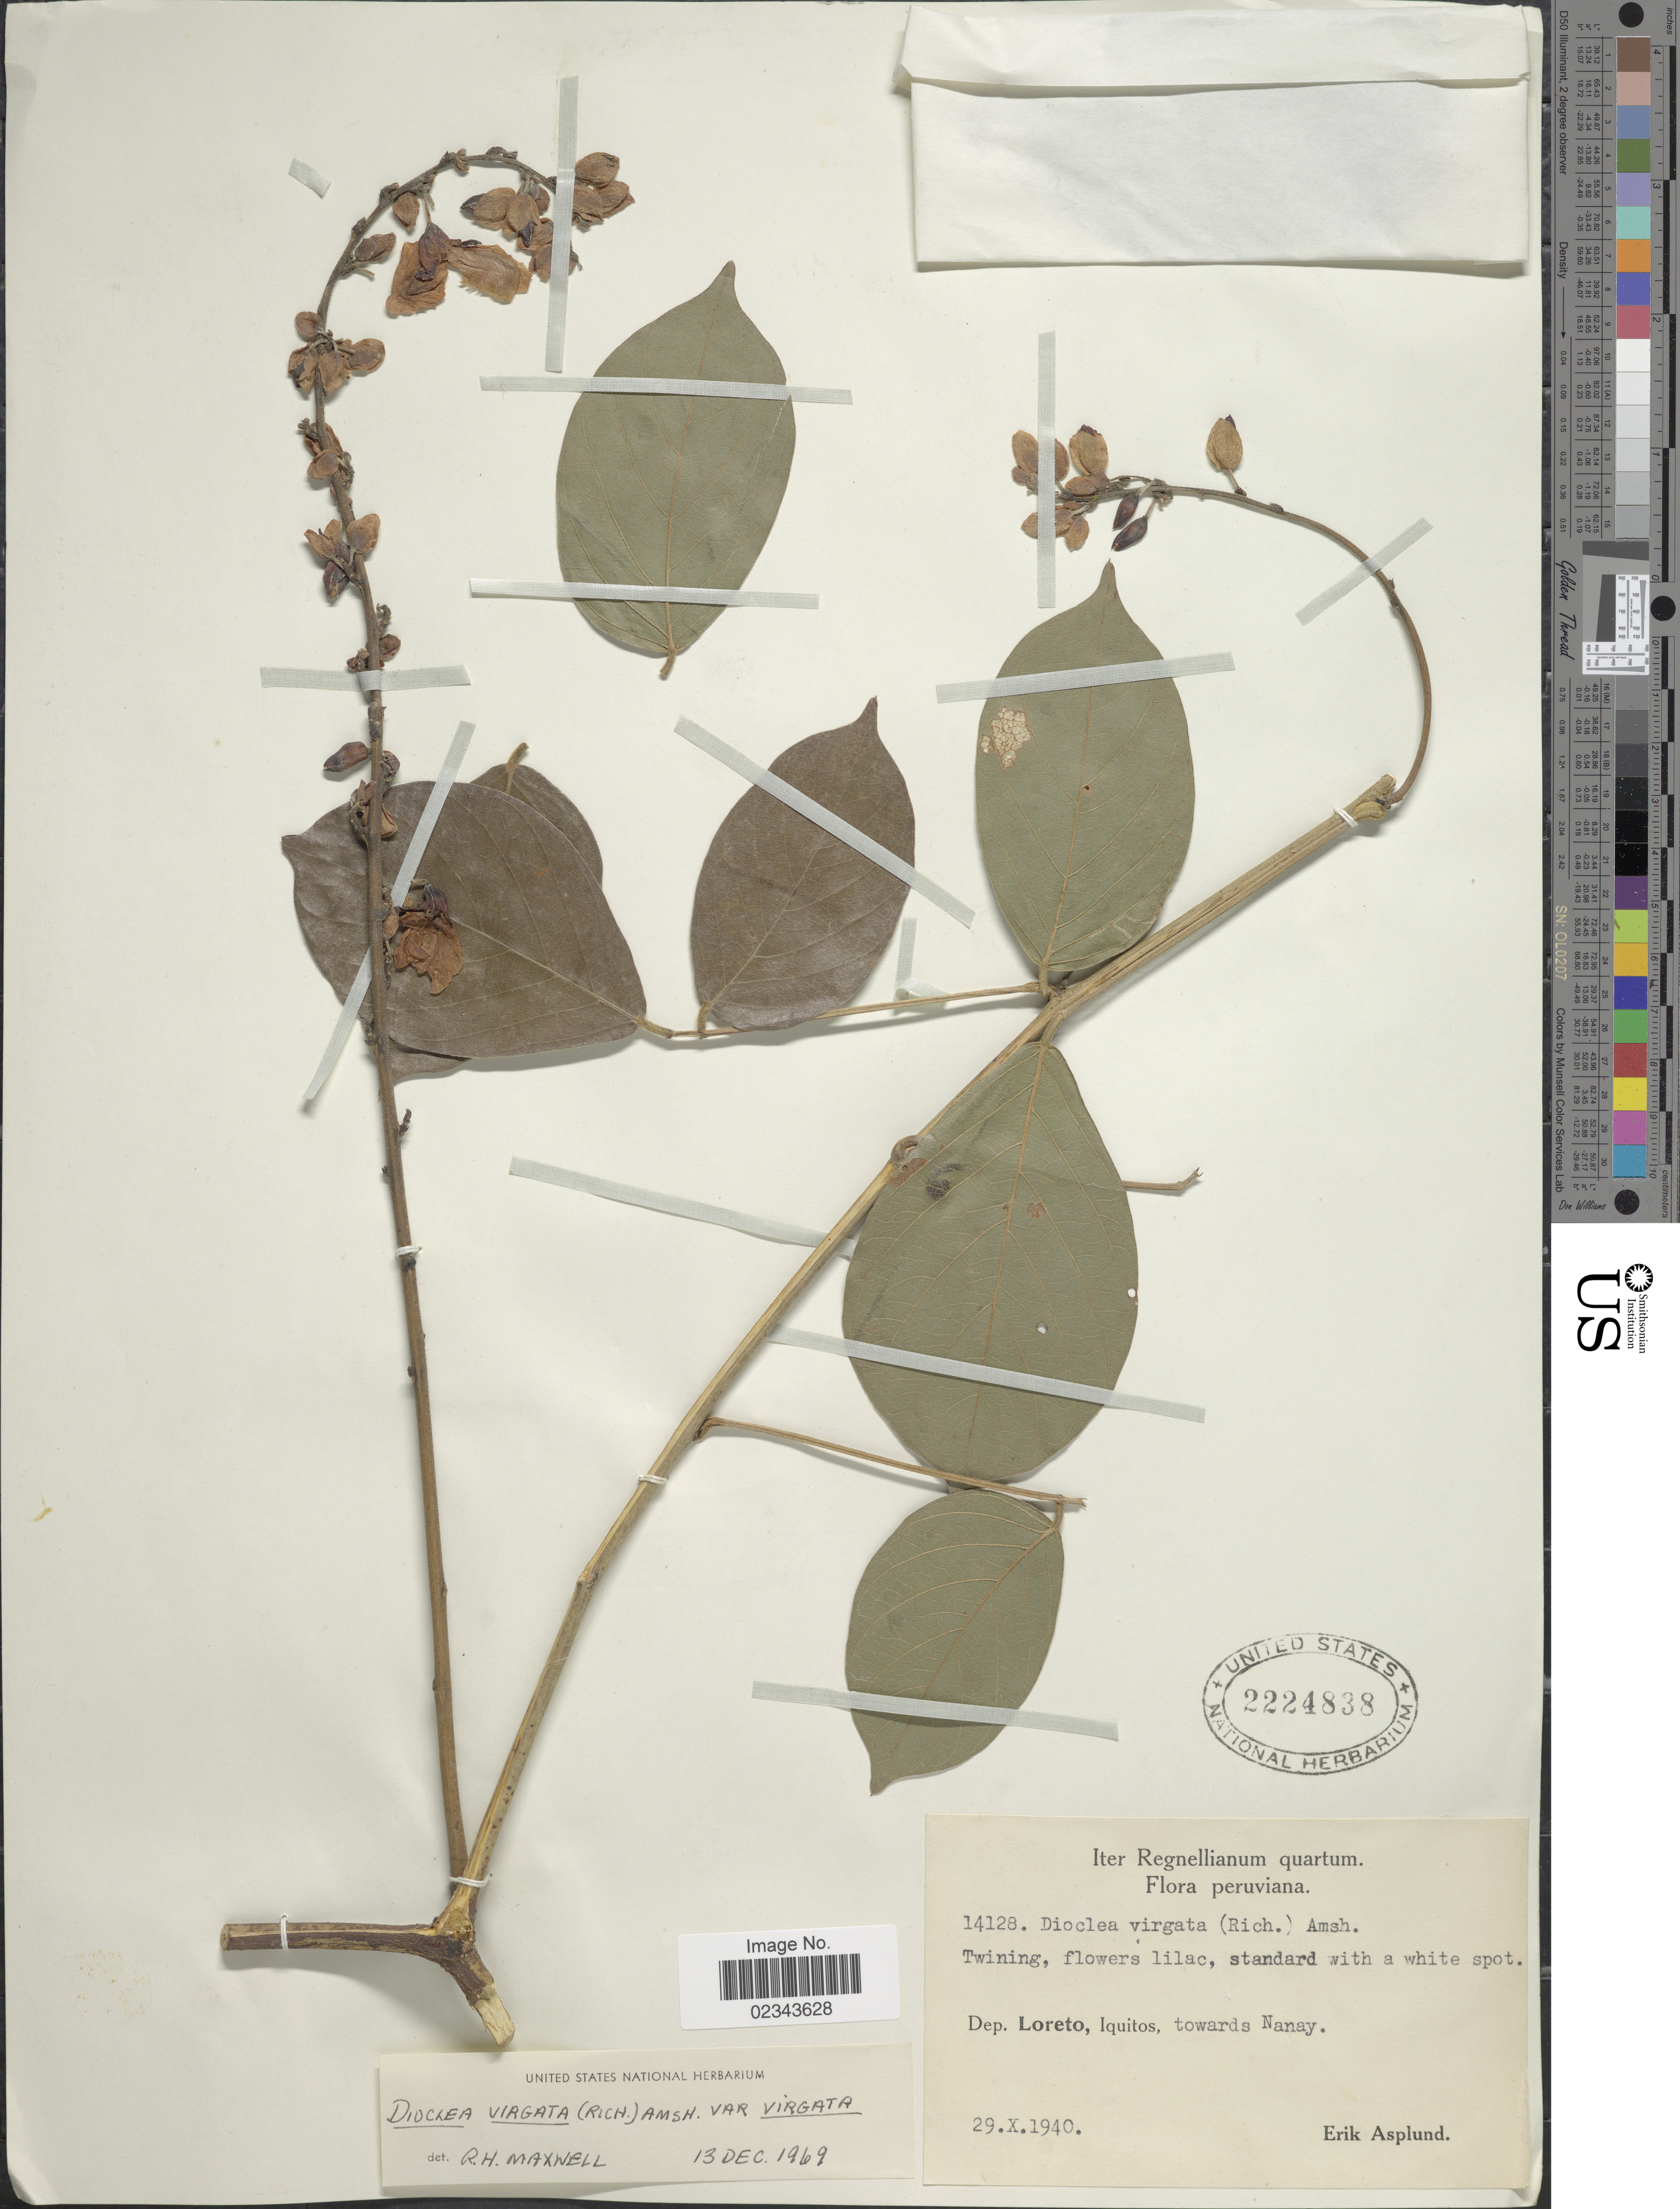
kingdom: Plantae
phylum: Tracheophyta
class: Magnoliopsida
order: Fabales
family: Fabaceae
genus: Dioclea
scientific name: Dioclea virgata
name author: (Rich.) Amshoff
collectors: E. Asplund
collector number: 14128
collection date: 1940-10-29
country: Peru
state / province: Loreto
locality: Iquitos, towards Nanay, Peruviana, Iter Regnellianum quartum.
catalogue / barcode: US 2224838